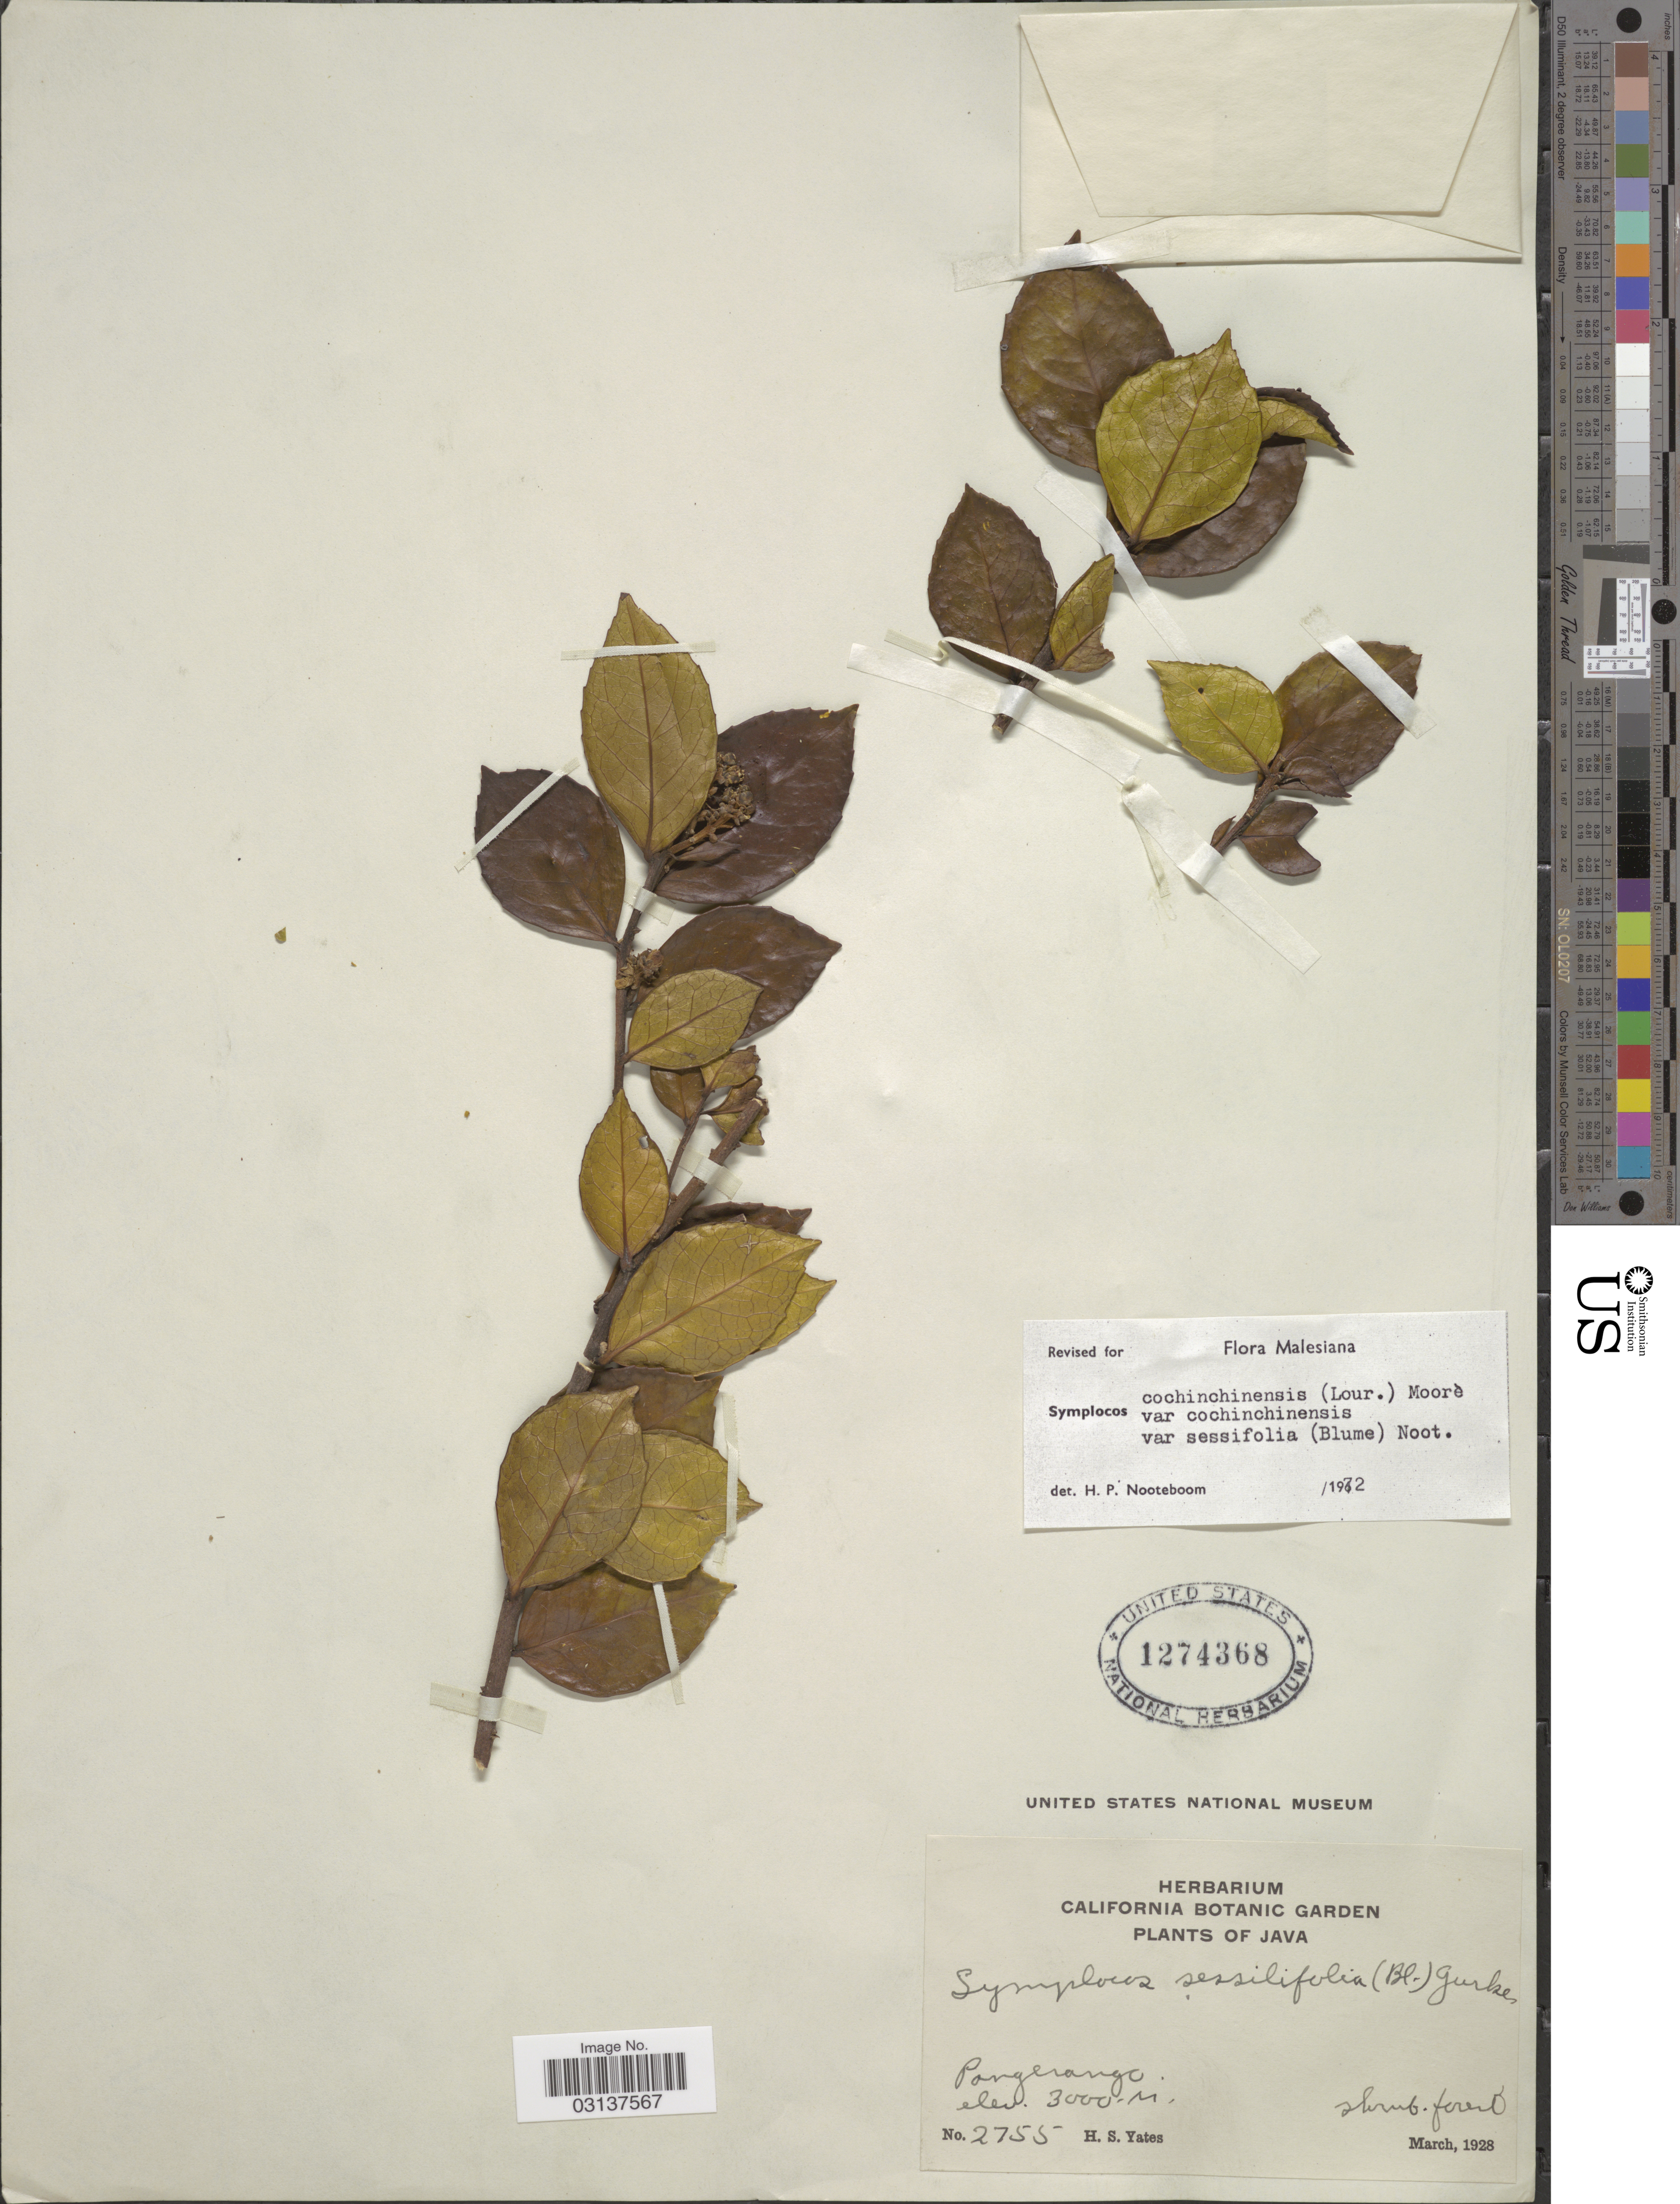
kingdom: Plantae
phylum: Tracheophyta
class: Magnoliopsida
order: Ericales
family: Symplocaceae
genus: Symplocos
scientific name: Symplocos cochinchinensis var. sessifolia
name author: (Blume) Noot.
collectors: H. S. Yates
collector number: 2755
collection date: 1928-03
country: Indonesia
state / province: Java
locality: Pongerango.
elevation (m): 3000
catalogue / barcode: US 1274368